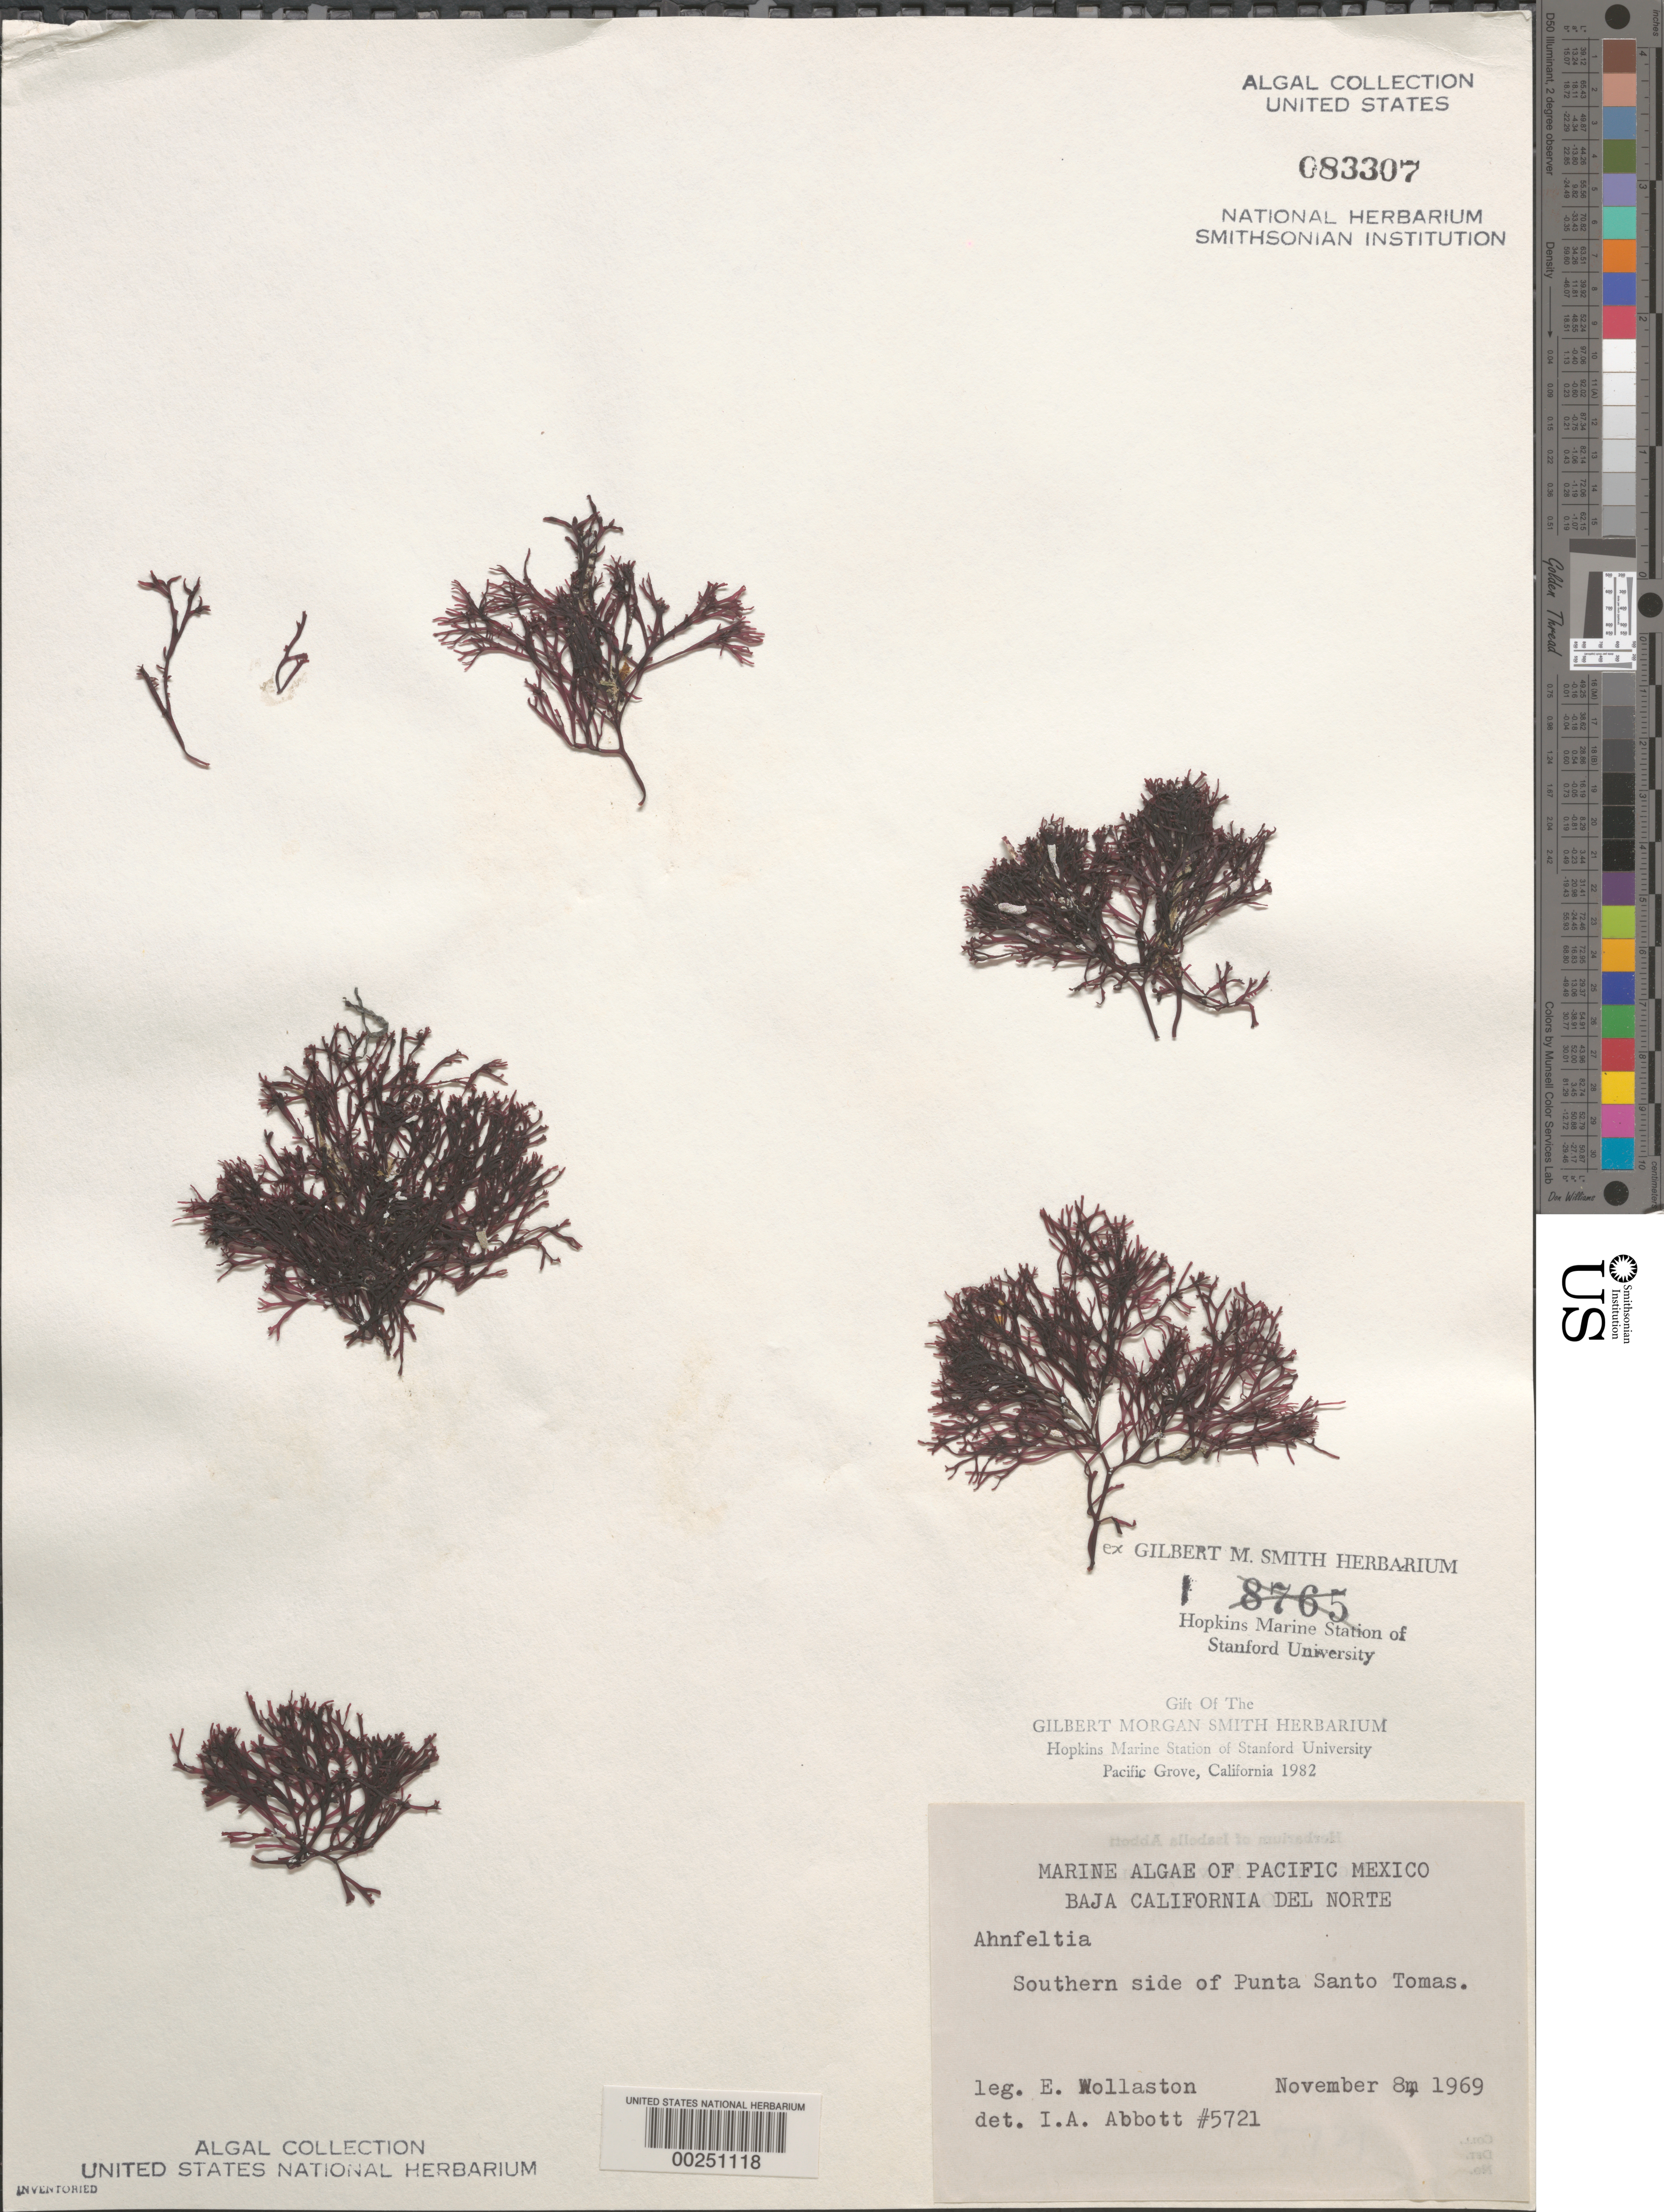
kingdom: Plantae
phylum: Rhodophyta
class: Florideophyceae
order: Ahnfeltiales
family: Ahnfeltiaceae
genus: Ahnfeltia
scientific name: Ahnfeltia sp.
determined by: Abbott, Isabella A.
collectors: E. Wollaston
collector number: IAA 5721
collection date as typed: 08 Nov 1969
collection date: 1969-11-08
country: Mexico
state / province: Baja California Norte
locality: Punta Santo Tomas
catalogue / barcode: US 83307